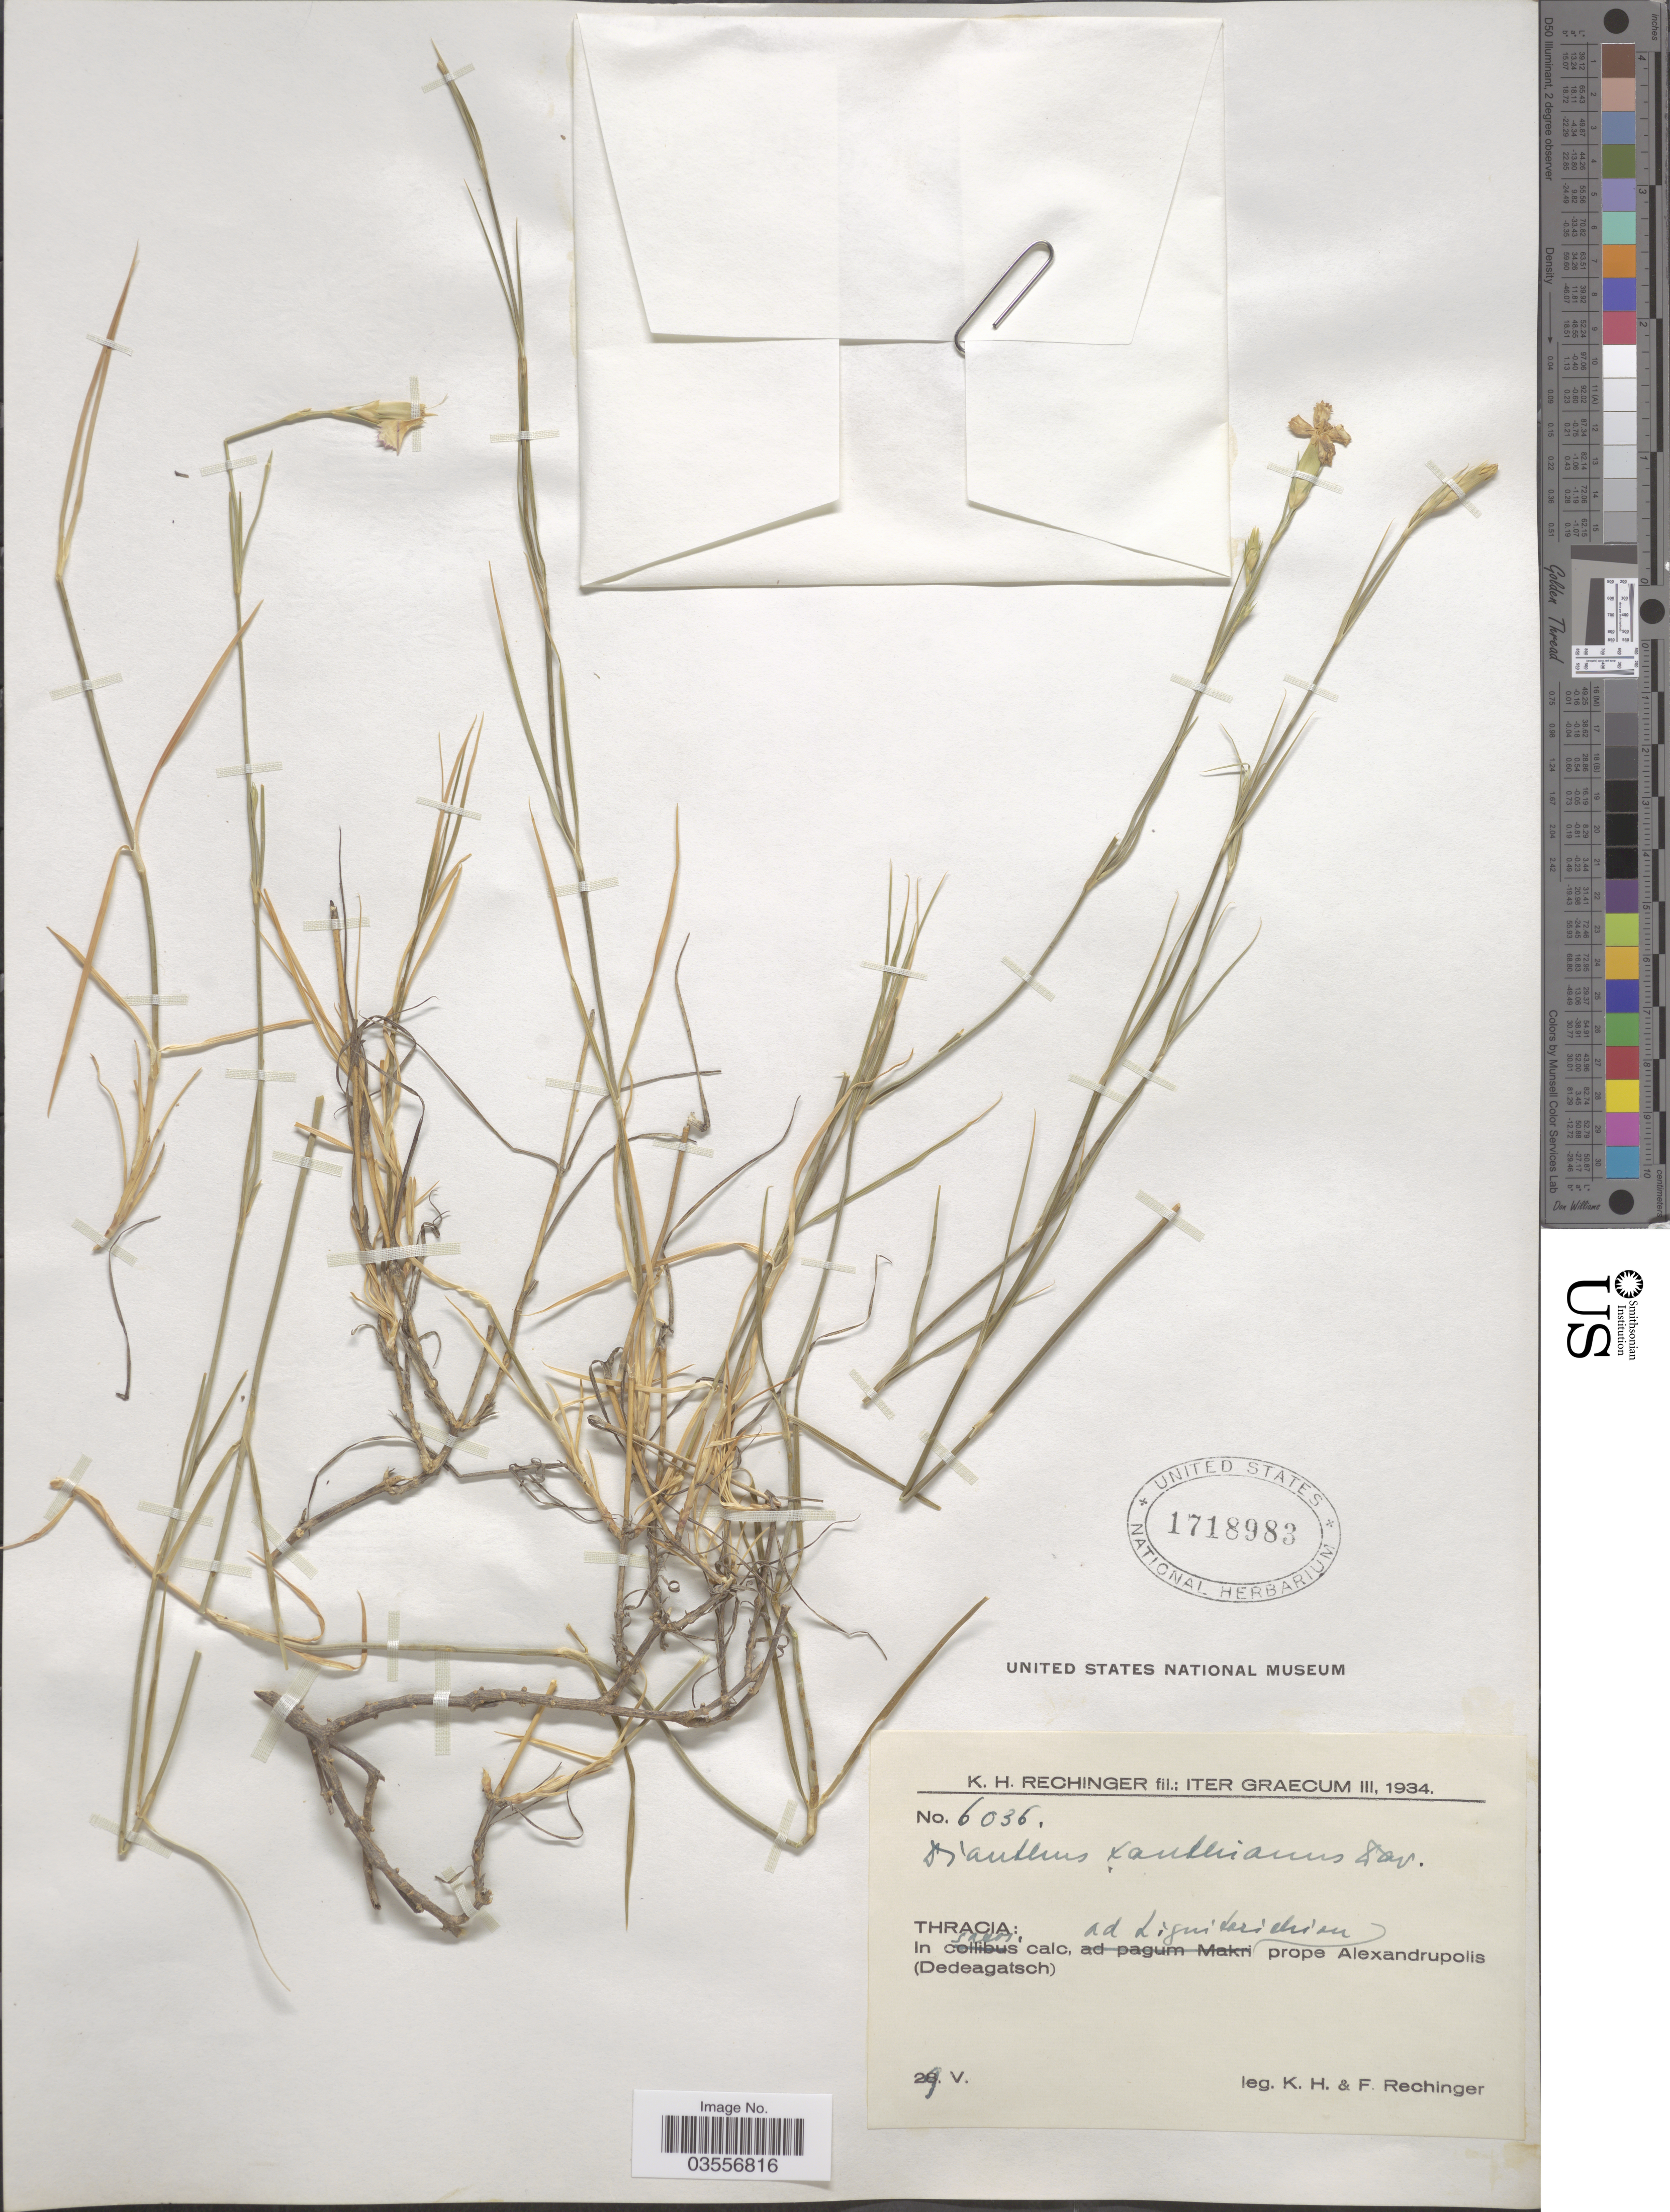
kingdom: Plantae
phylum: Tracheophyta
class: Magnoliopsida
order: Caryophyllales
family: Caryophyllaceae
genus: Dianthus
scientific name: Dianthus xanthinus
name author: Davidov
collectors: K. H. Rechinger & F. Rechinger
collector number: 6036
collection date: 1934-05-29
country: Greece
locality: Iter Graecum. Thracia: in saxos calc, ad Lignitorichion prope Alexandrupolis.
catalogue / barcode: US 1718983